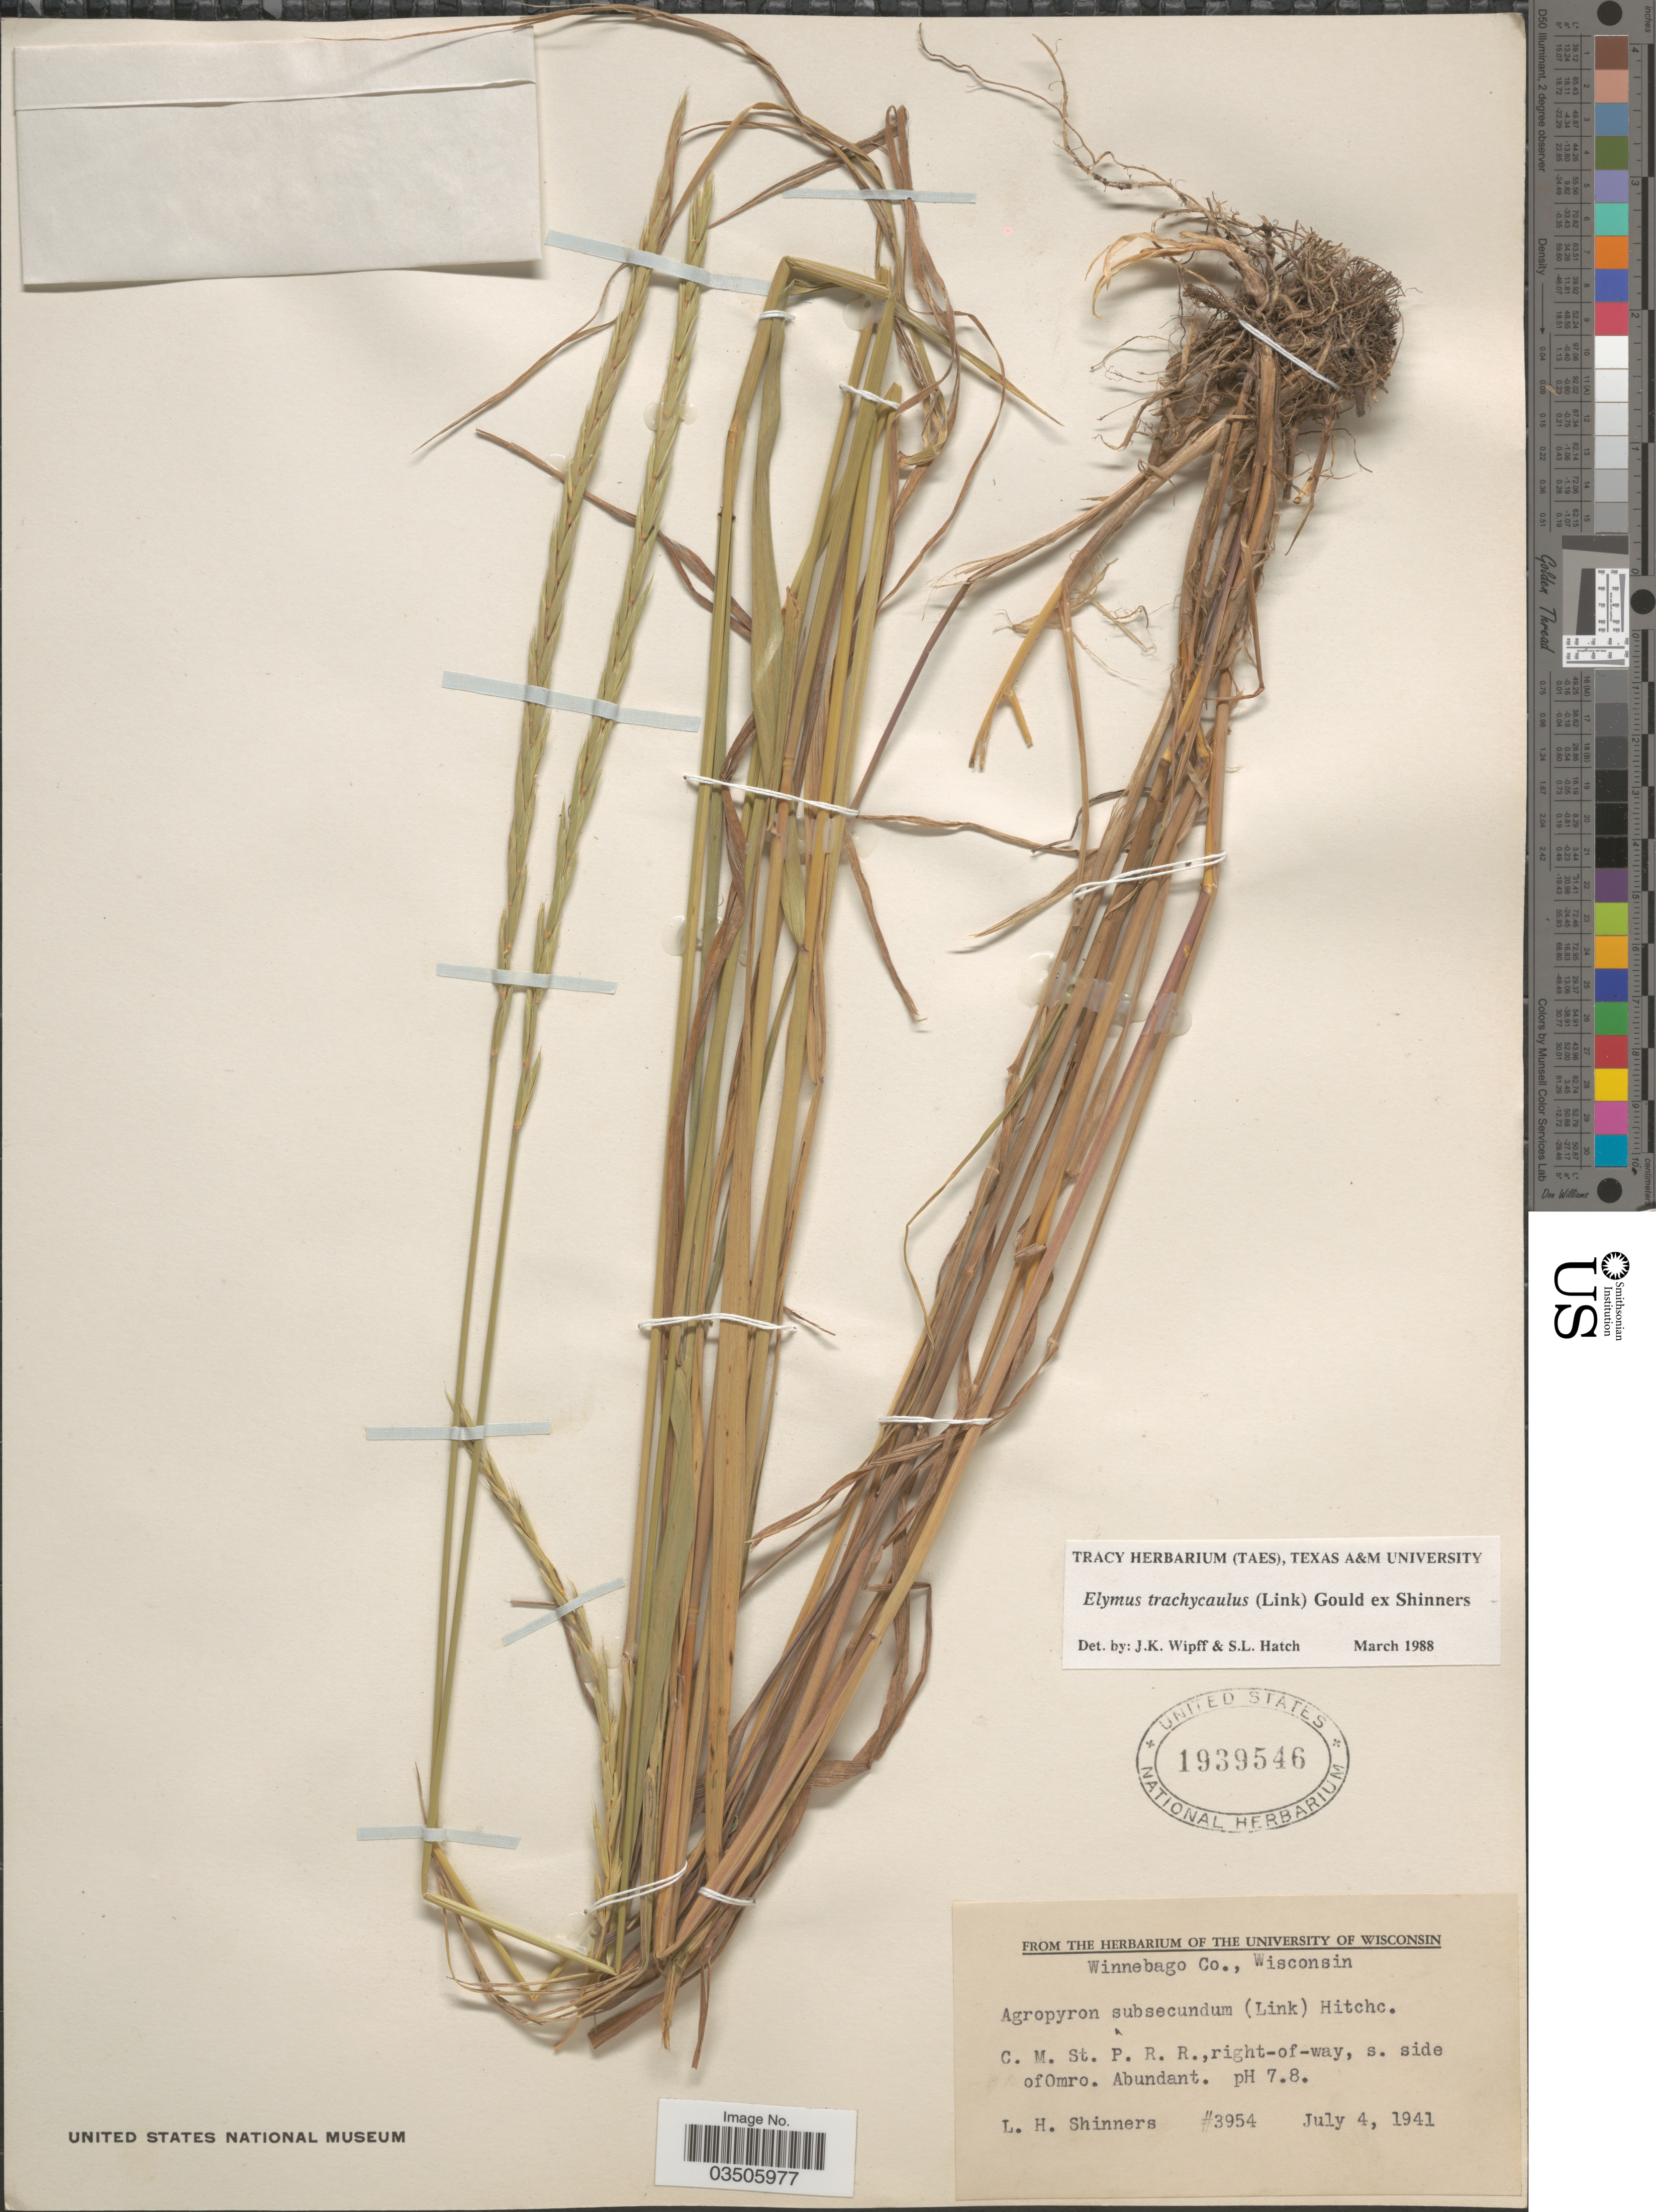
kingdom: Plantae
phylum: Tracheophyta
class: Liliopsida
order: Poales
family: Poaceae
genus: Elymus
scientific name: Elymus trachycaulus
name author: (Link) Gould ex Shinners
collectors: L. H. Shinners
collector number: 3954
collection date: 1941-07-04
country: United States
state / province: Wisconsin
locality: Winnebago Co. C. M. St. P. R. R.,right-of-way, s. side ofOmro.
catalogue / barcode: US 1939546